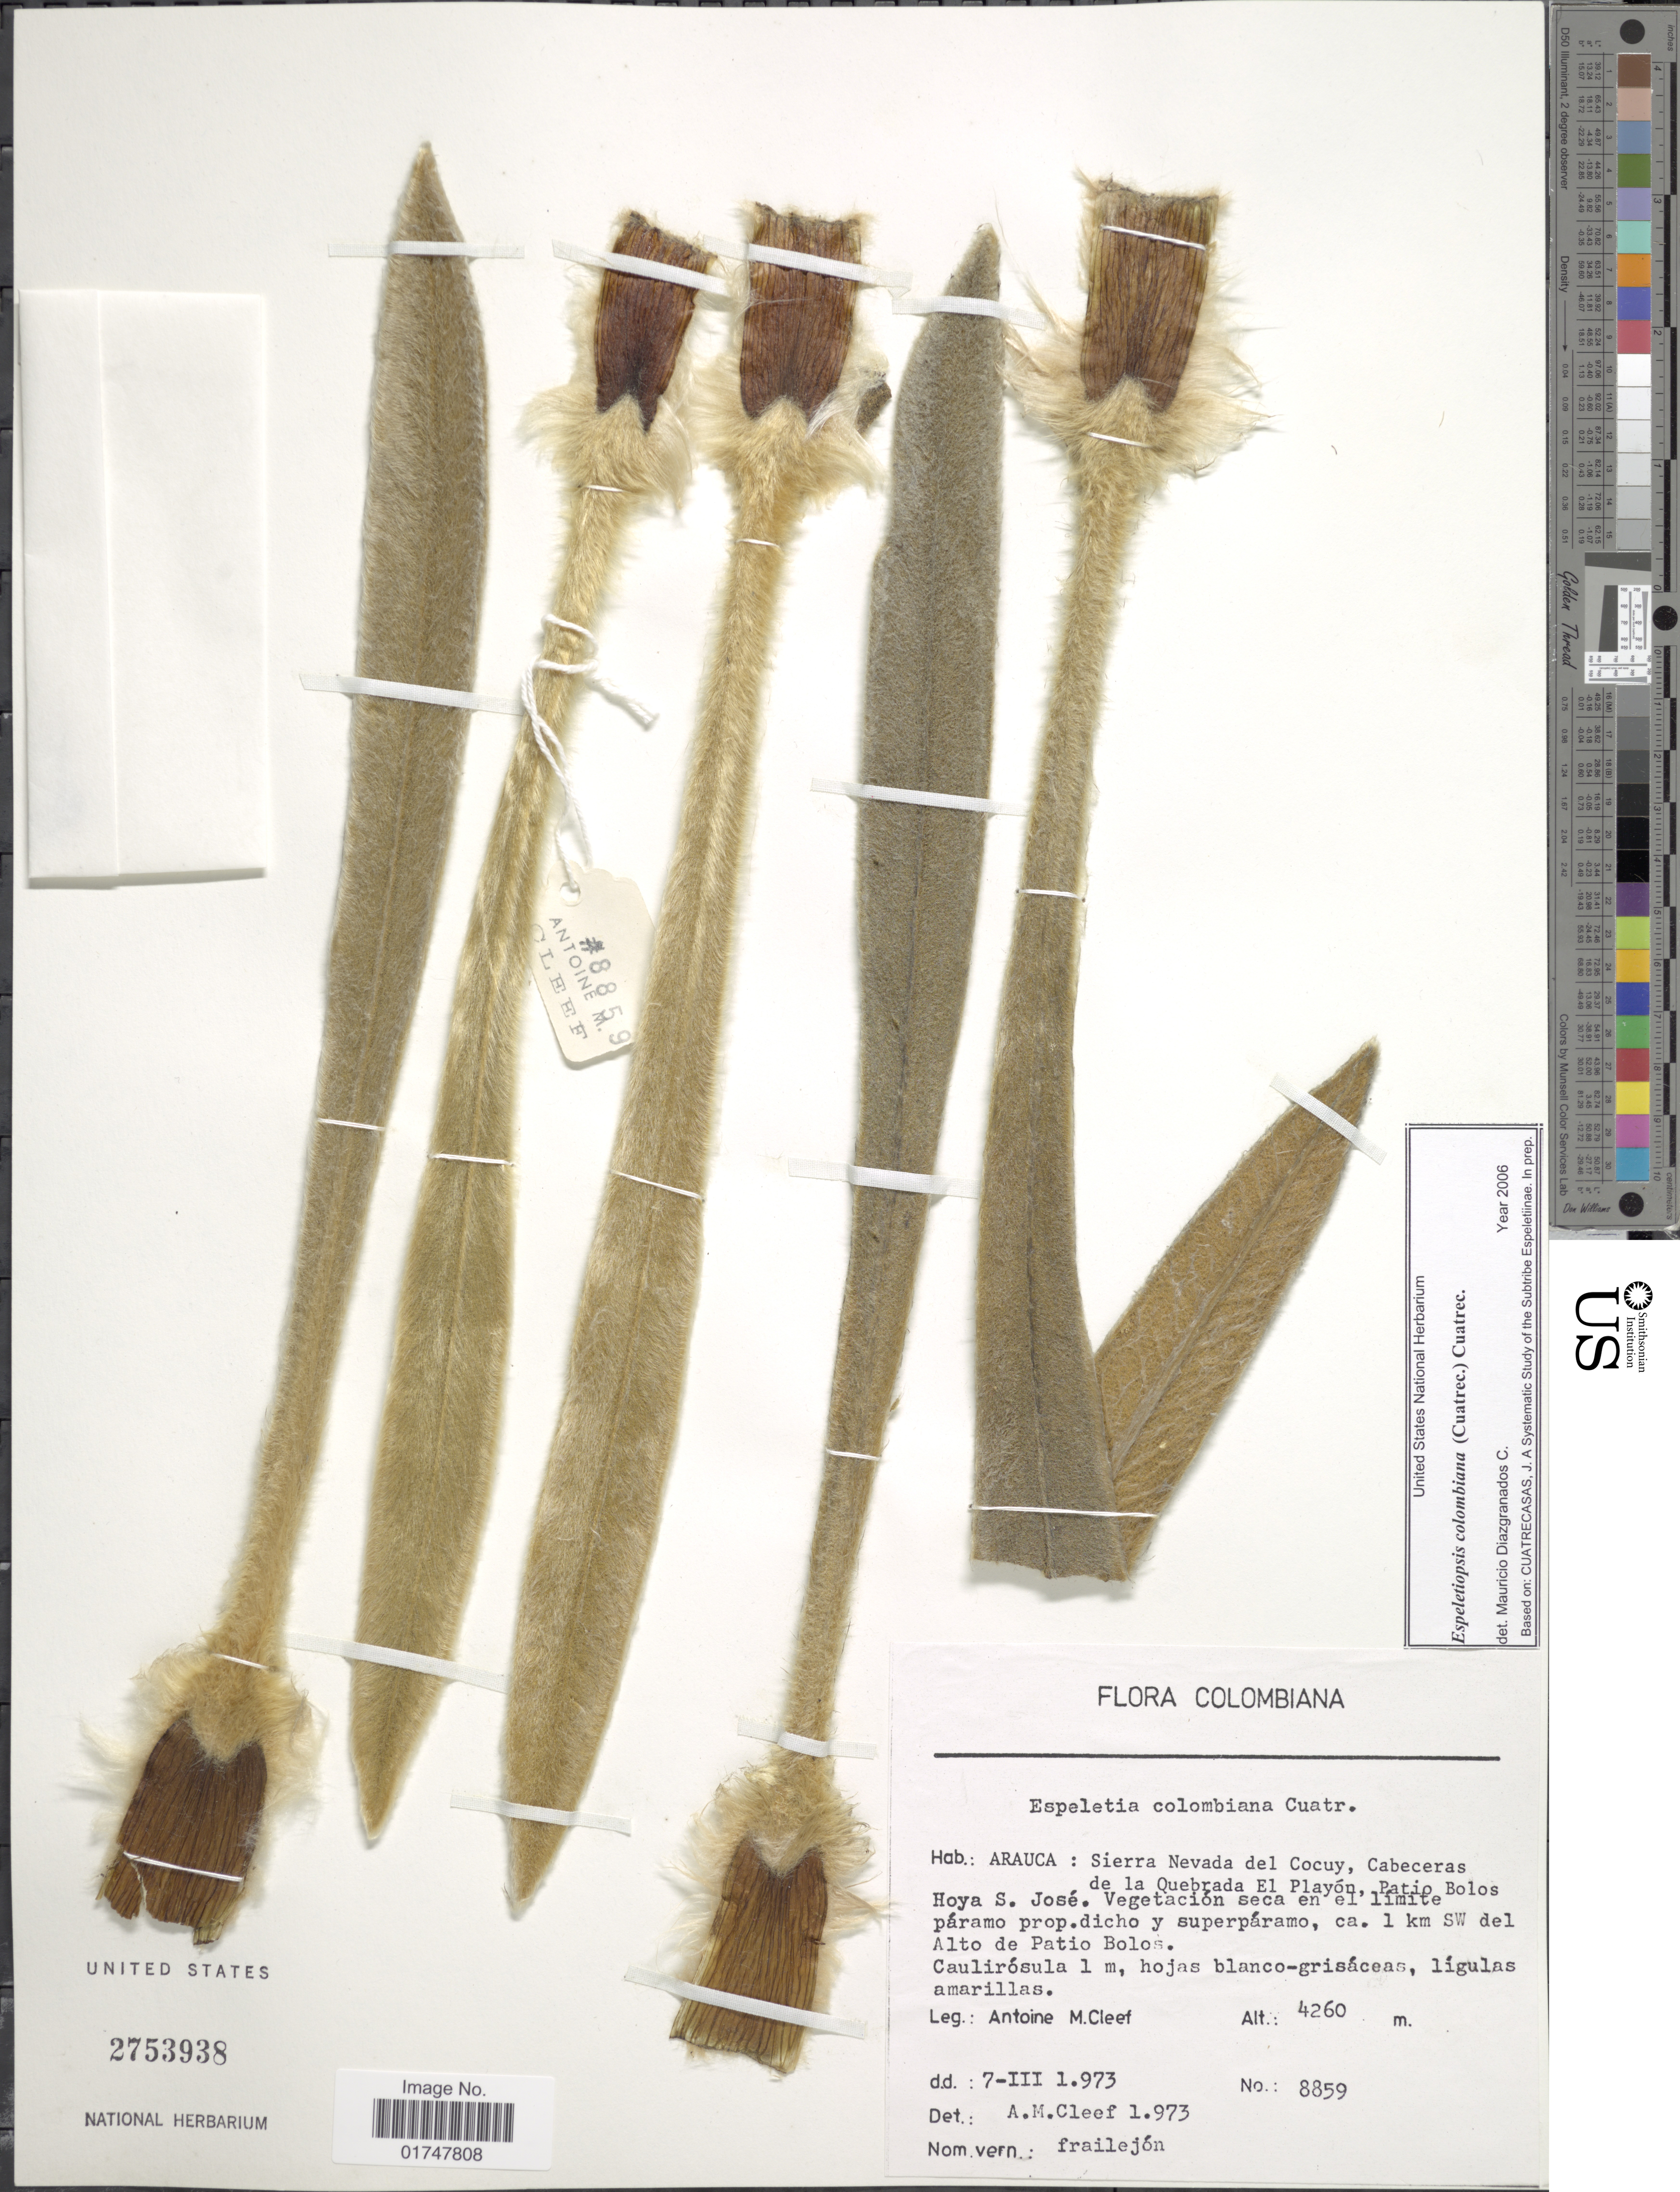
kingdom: Plantae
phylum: Tracheophyta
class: Magnoliopsida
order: Asterales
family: Asteraceae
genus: Espeletiopsis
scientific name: Espeletiopsis colombiana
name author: (Cuatrec.) Cuatrec.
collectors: A. M. Cleef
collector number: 8859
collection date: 1973-03-07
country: Colombia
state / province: Arauca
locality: Sierra Nevada del Cocuy, Cabeceras de la Quebrada El Playón, Patio Bolos Hoya S. José, ca. 1 km SW del Alto de Patio Bolos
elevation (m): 4260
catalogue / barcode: US 2753938